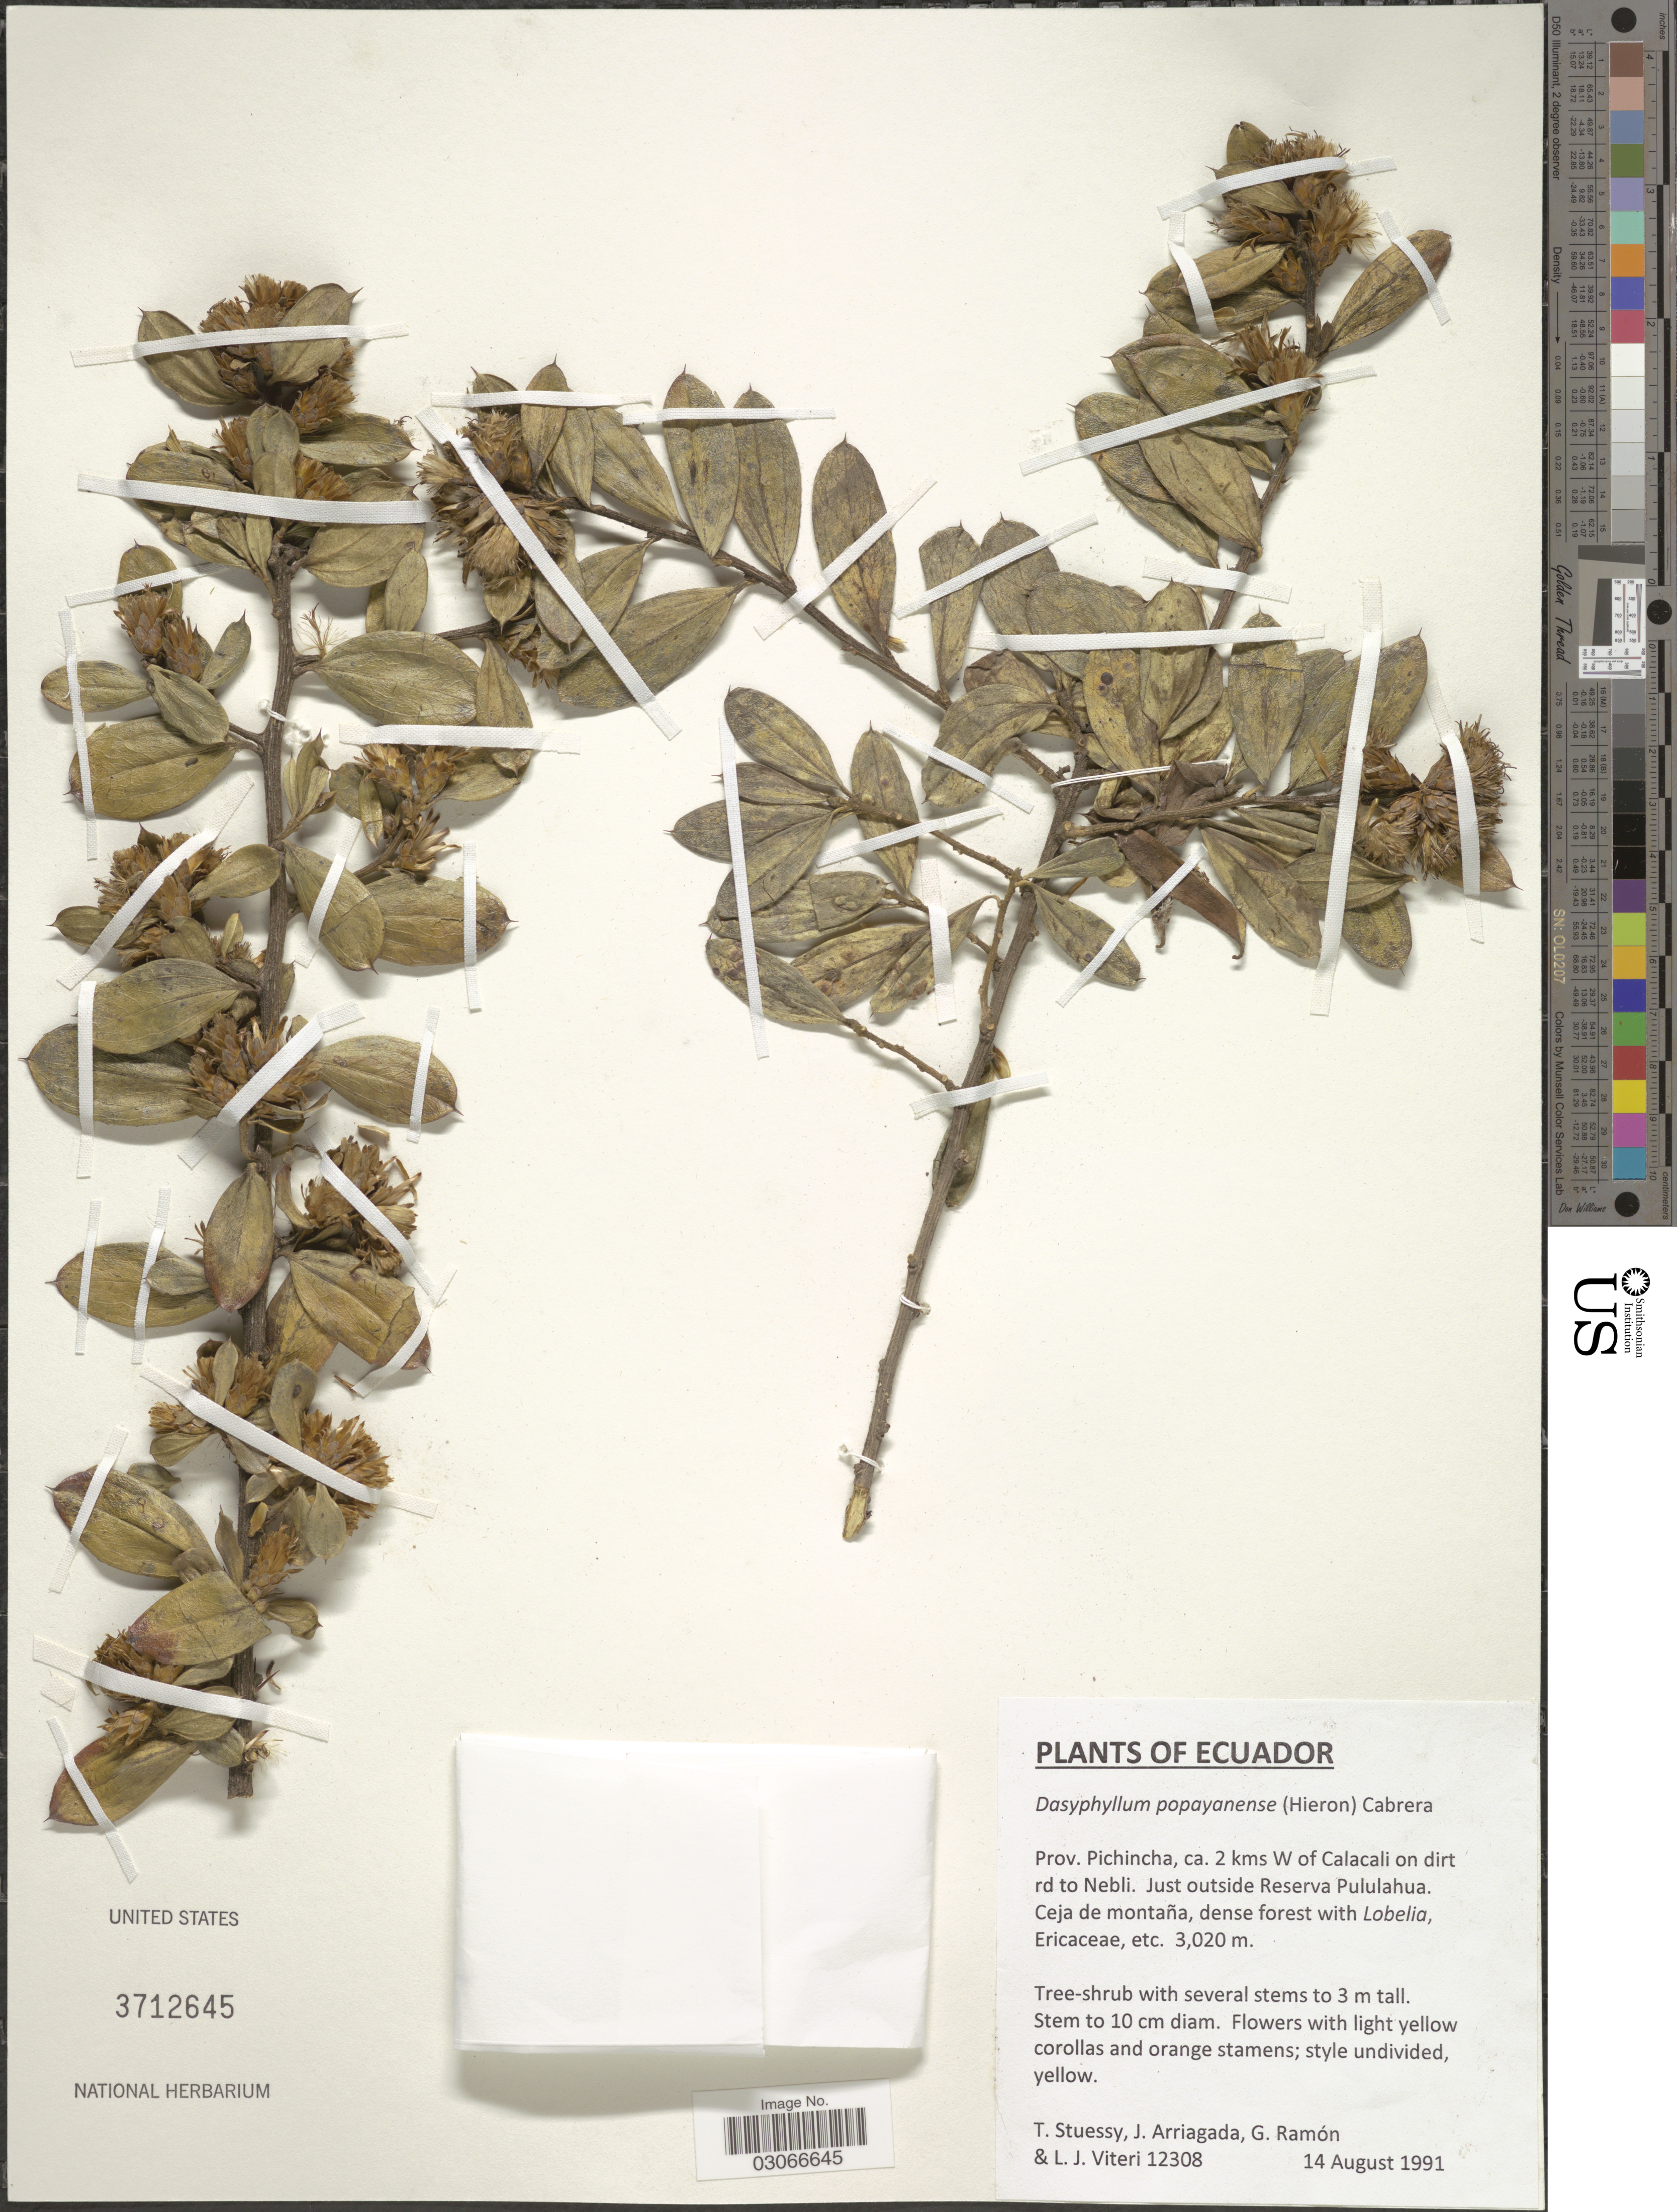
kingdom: Plantae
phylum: Tracheophyta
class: Magnoliopsida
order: Asterales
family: Asteraceae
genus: Dasyphyllum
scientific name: Dasyphyllum popayanense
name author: (Hieron.) Cabrera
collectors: T. Stuessy, J. Arriagada, G. Ramón & L. Viteri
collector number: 12308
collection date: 1991-08-14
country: Ecuador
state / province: Pichincha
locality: Ca. 2 kms W of Calacali on dirt rd to Nebli. Just outside Reserva Pululahua.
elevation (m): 3020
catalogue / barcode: US 3712645